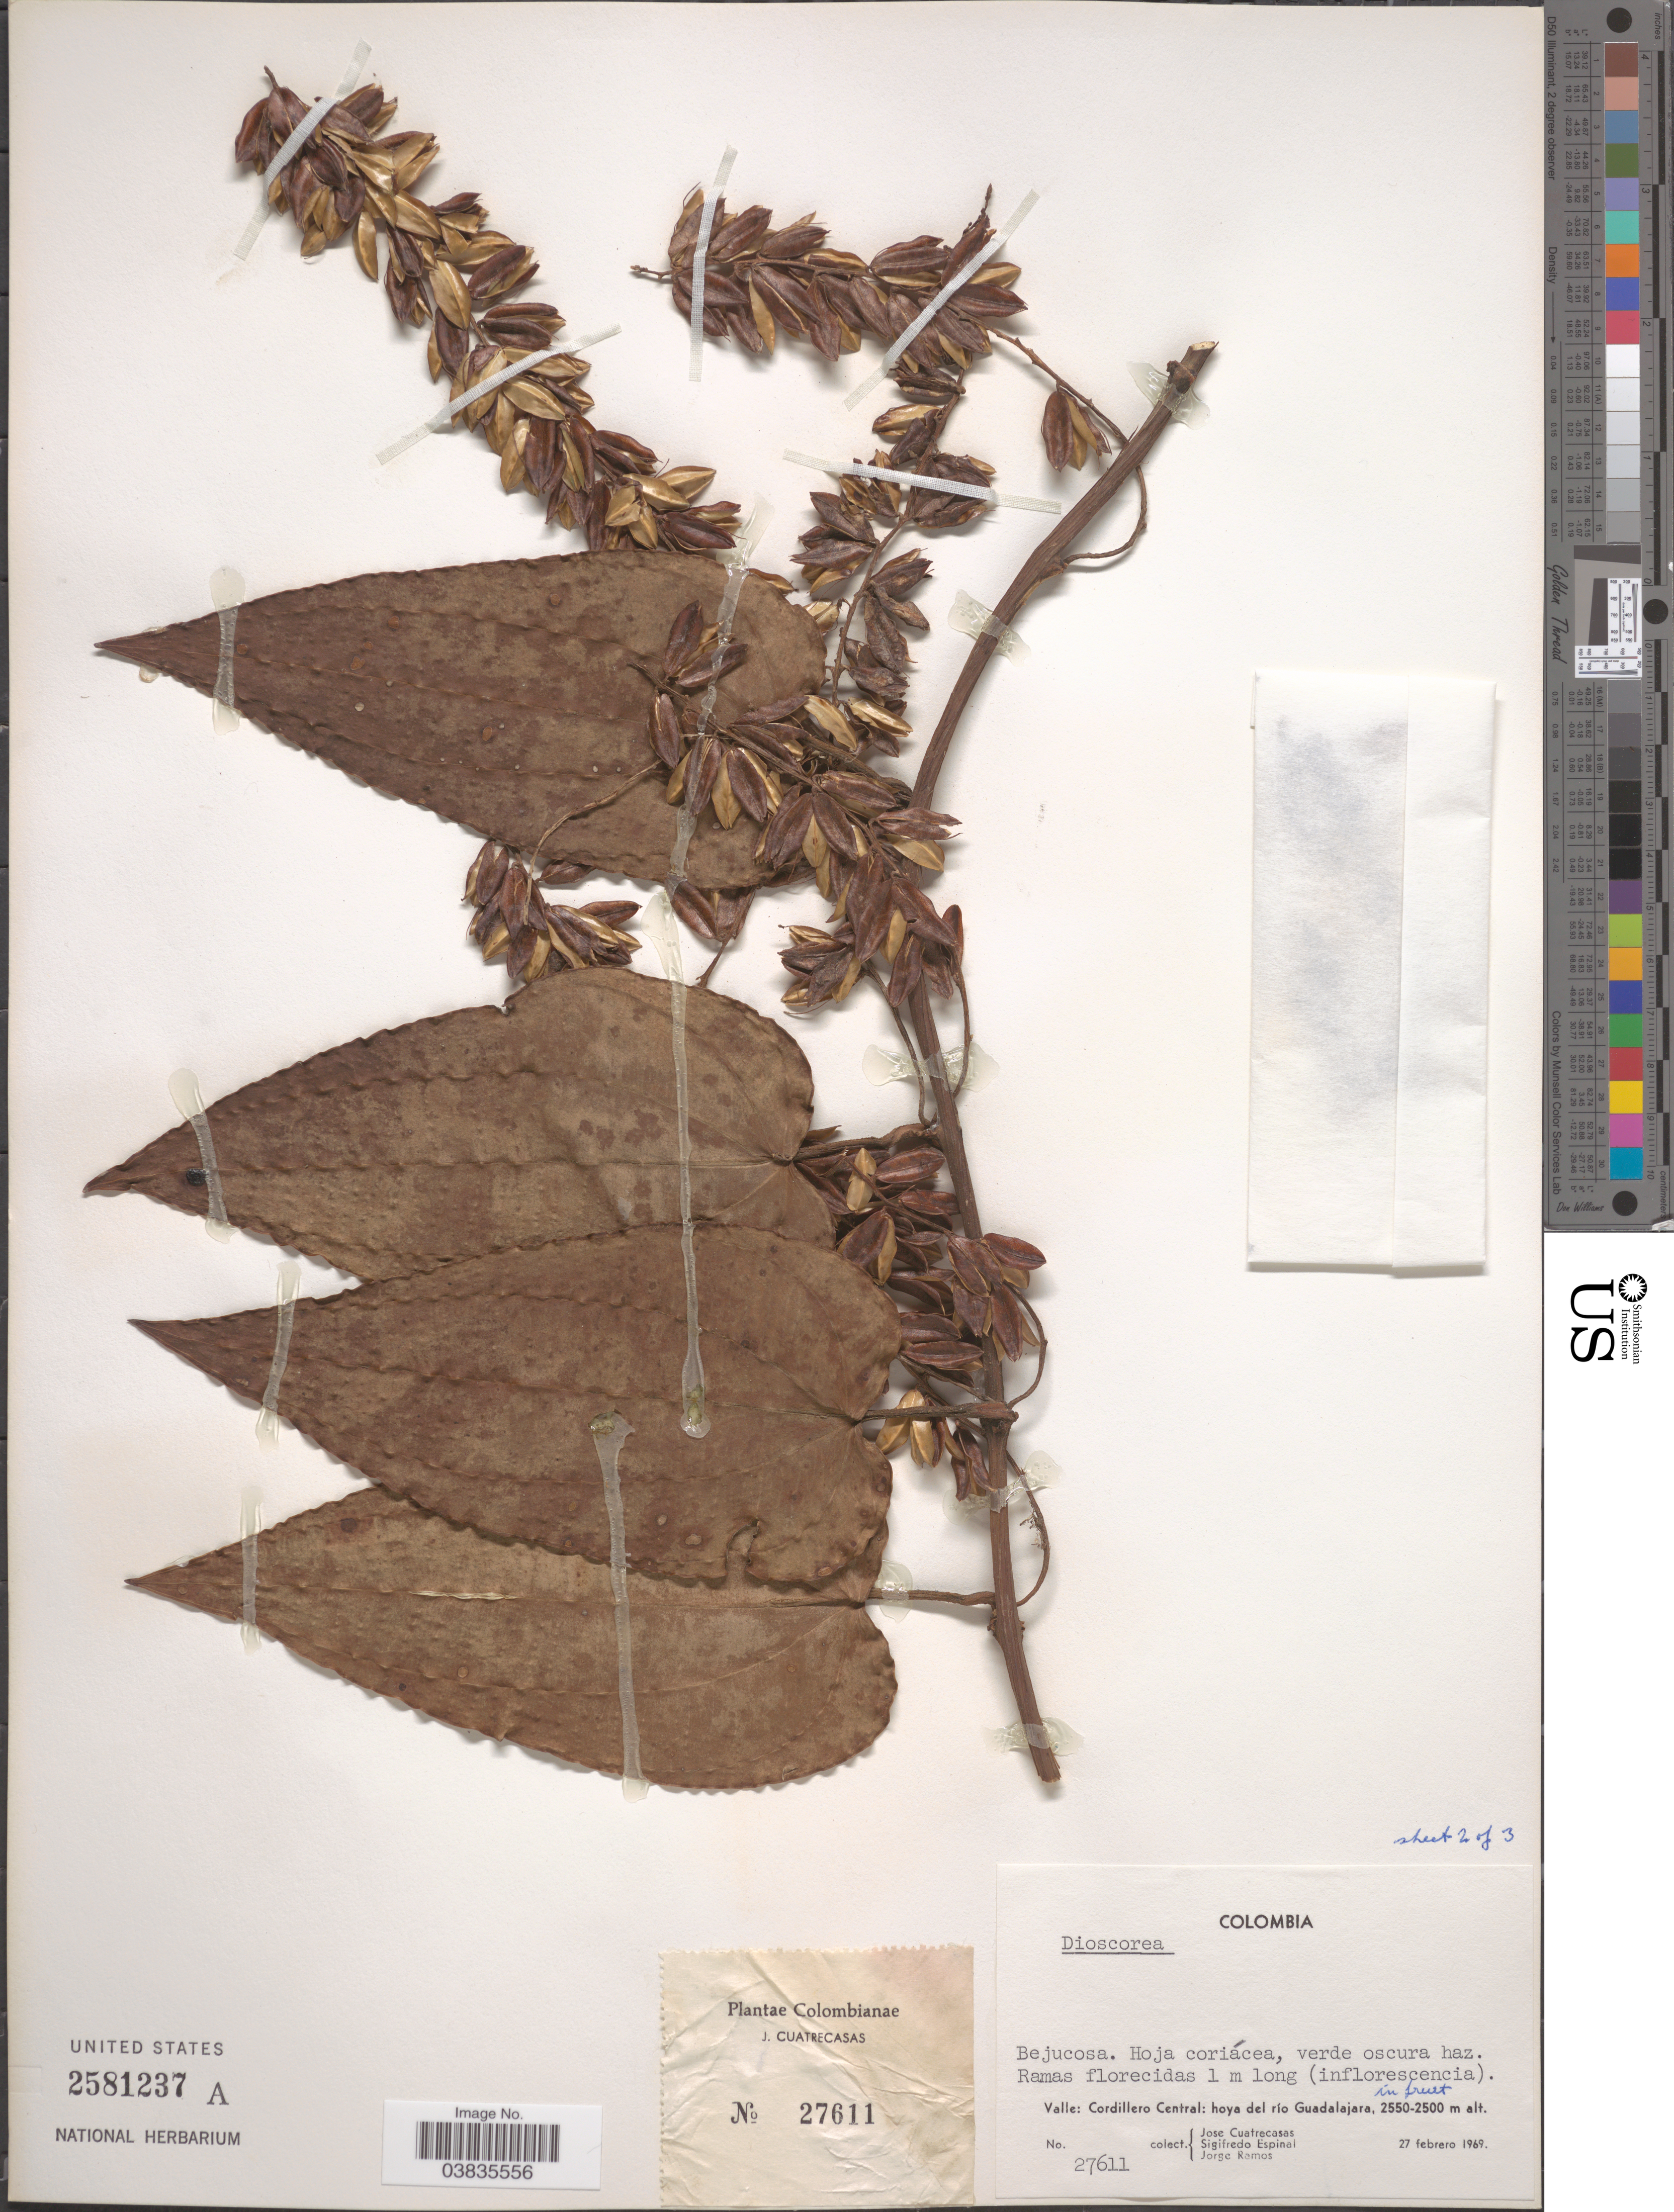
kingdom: Plantae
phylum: Tracheophyta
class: Liliopsida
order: Dioscoreales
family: Dioscoreaceae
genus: Dioscorea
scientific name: Dioscorea sp.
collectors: J. Cuatrecasas, S. Espinal & J. Ramos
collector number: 27611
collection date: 1969-02-27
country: Colombia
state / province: Valle del Cauca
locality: Valle: Cordillero Central: hoya del río Guadalajara.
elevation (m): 2500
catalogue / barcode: US 2581237A